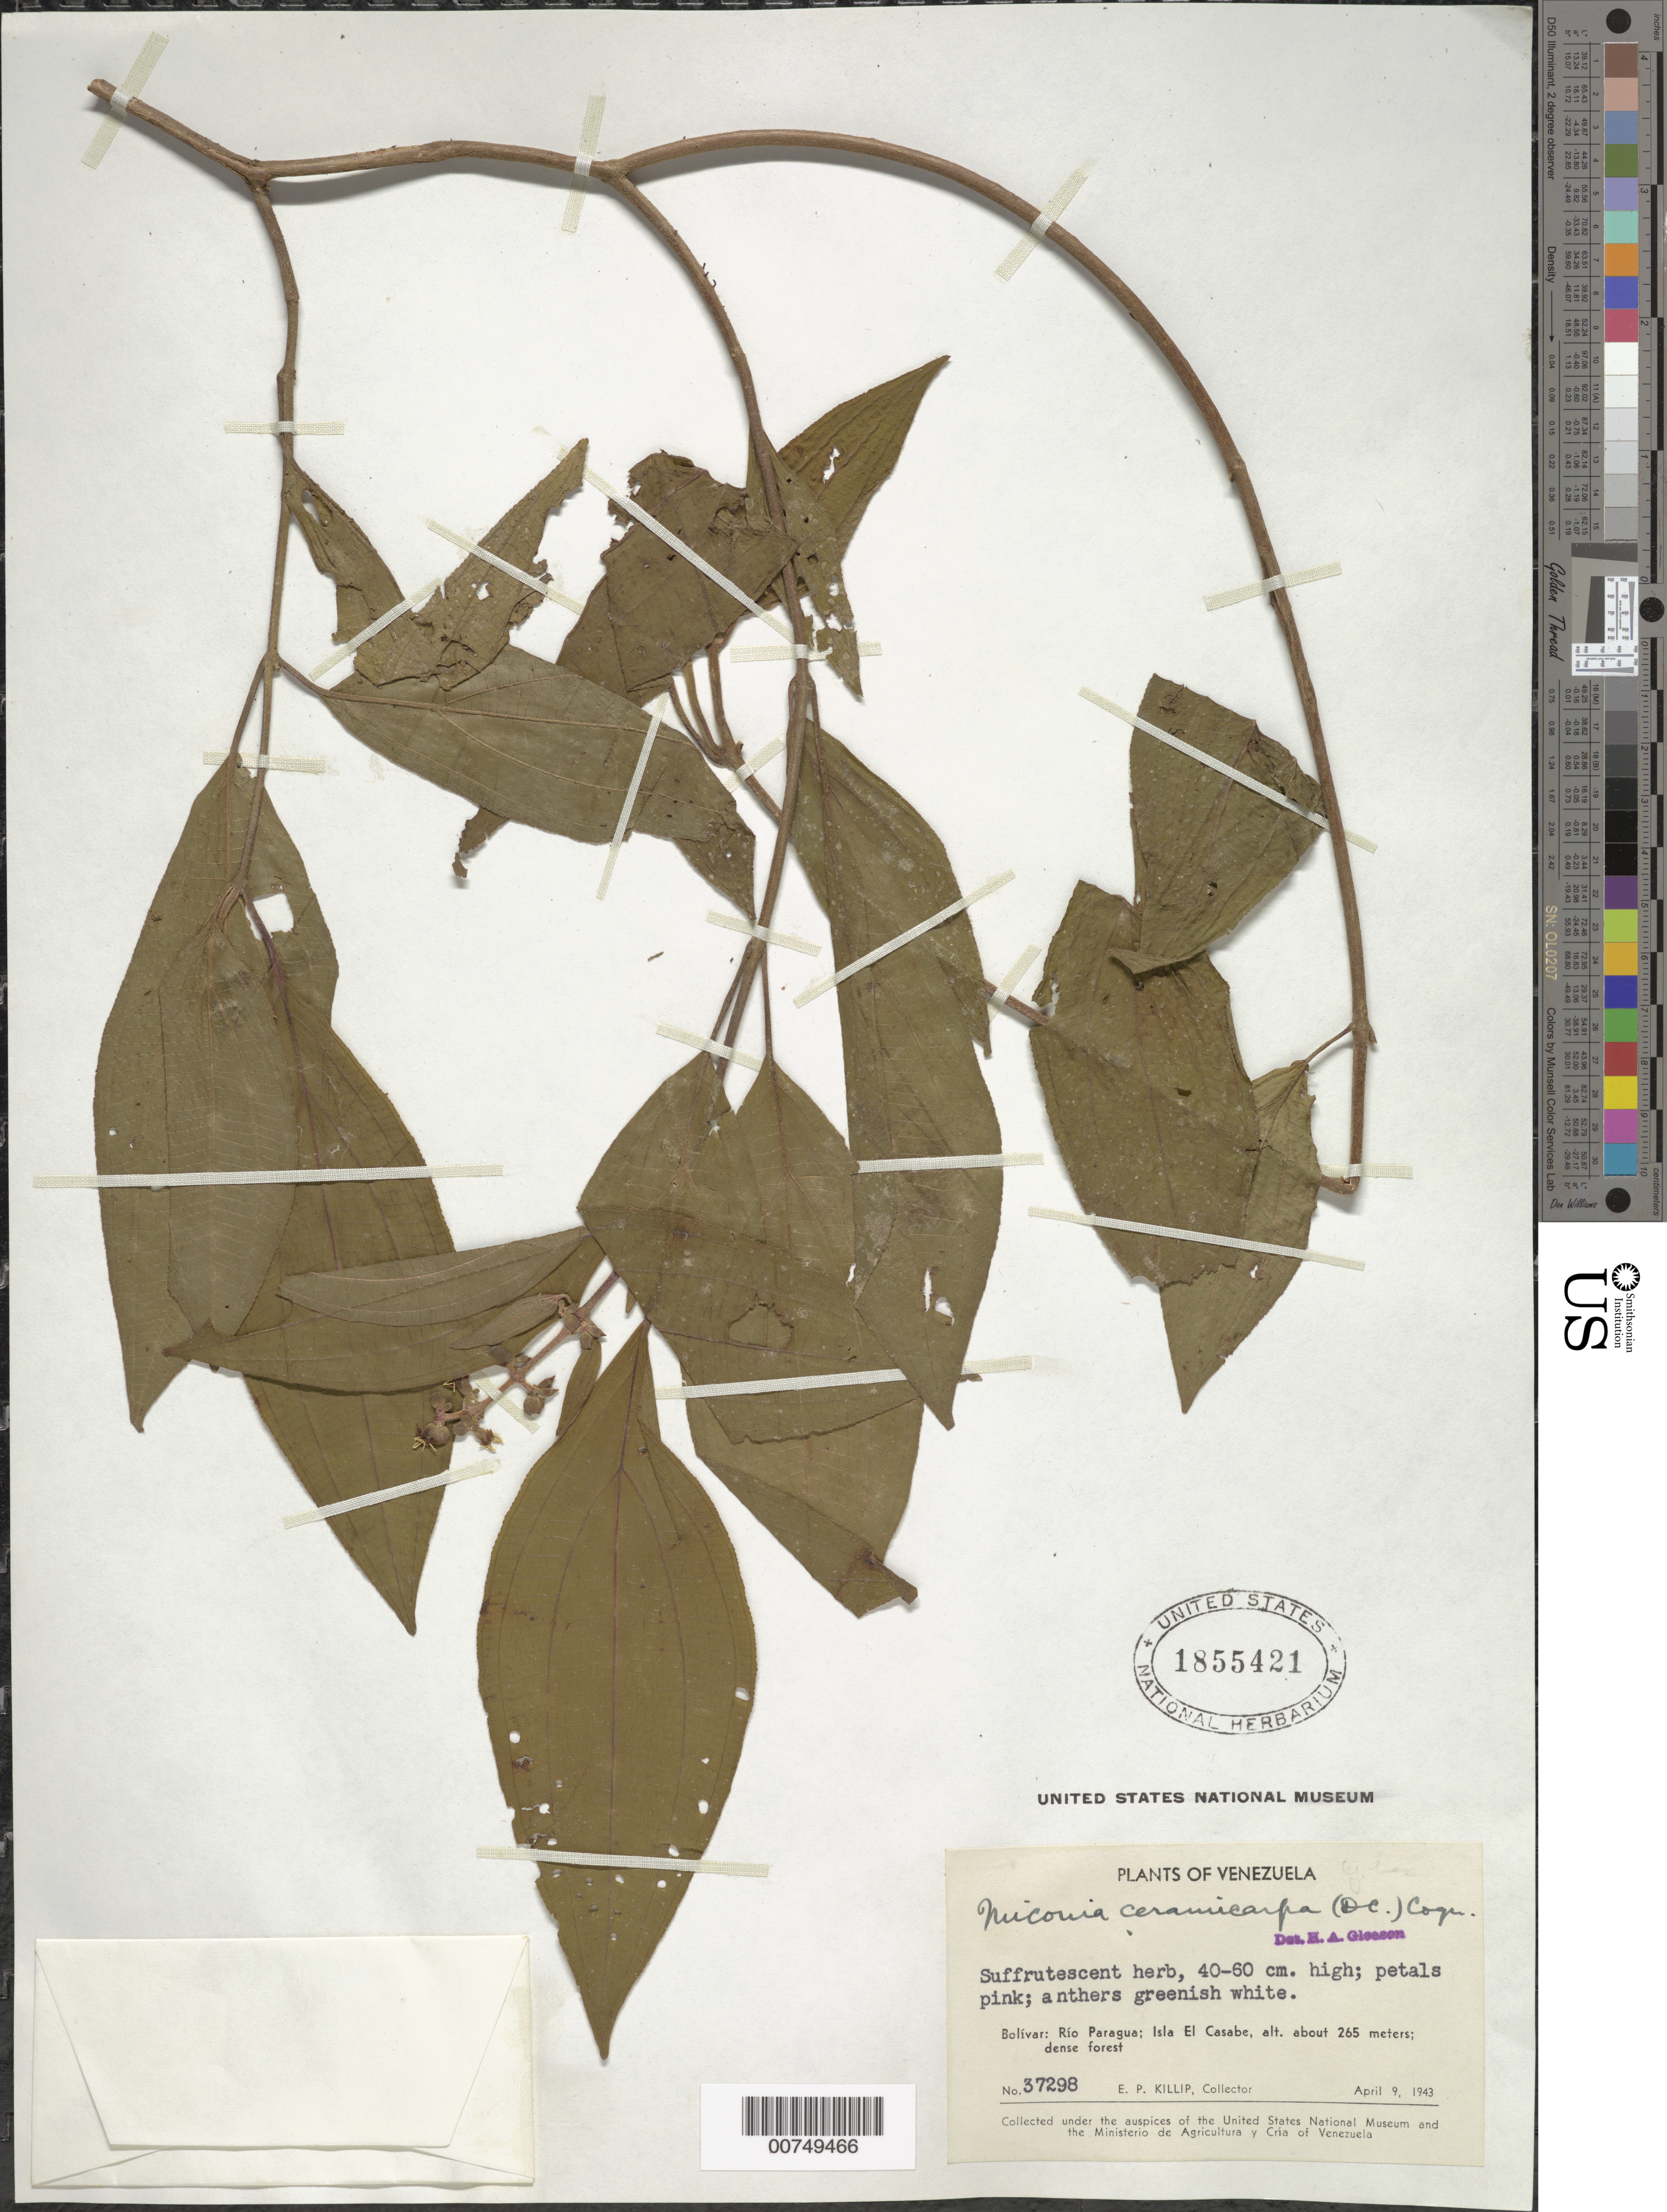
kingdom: Plantae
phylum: Tracheophyta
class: Magnoliopsida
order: Myrtales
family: Melastomataceae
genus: Miconia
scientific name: Miconia ceramicarpa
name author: (DC.) Cogn.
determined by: Gleason, H. A.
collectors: E. P. Killip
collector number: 37298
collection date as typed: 9-Apr-43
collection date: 1943-04-09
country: Venezuela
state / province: Bolívar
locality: Río Paragua, Isla El Casabe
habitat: Dense forest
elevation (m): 265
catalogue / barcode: US 1855421